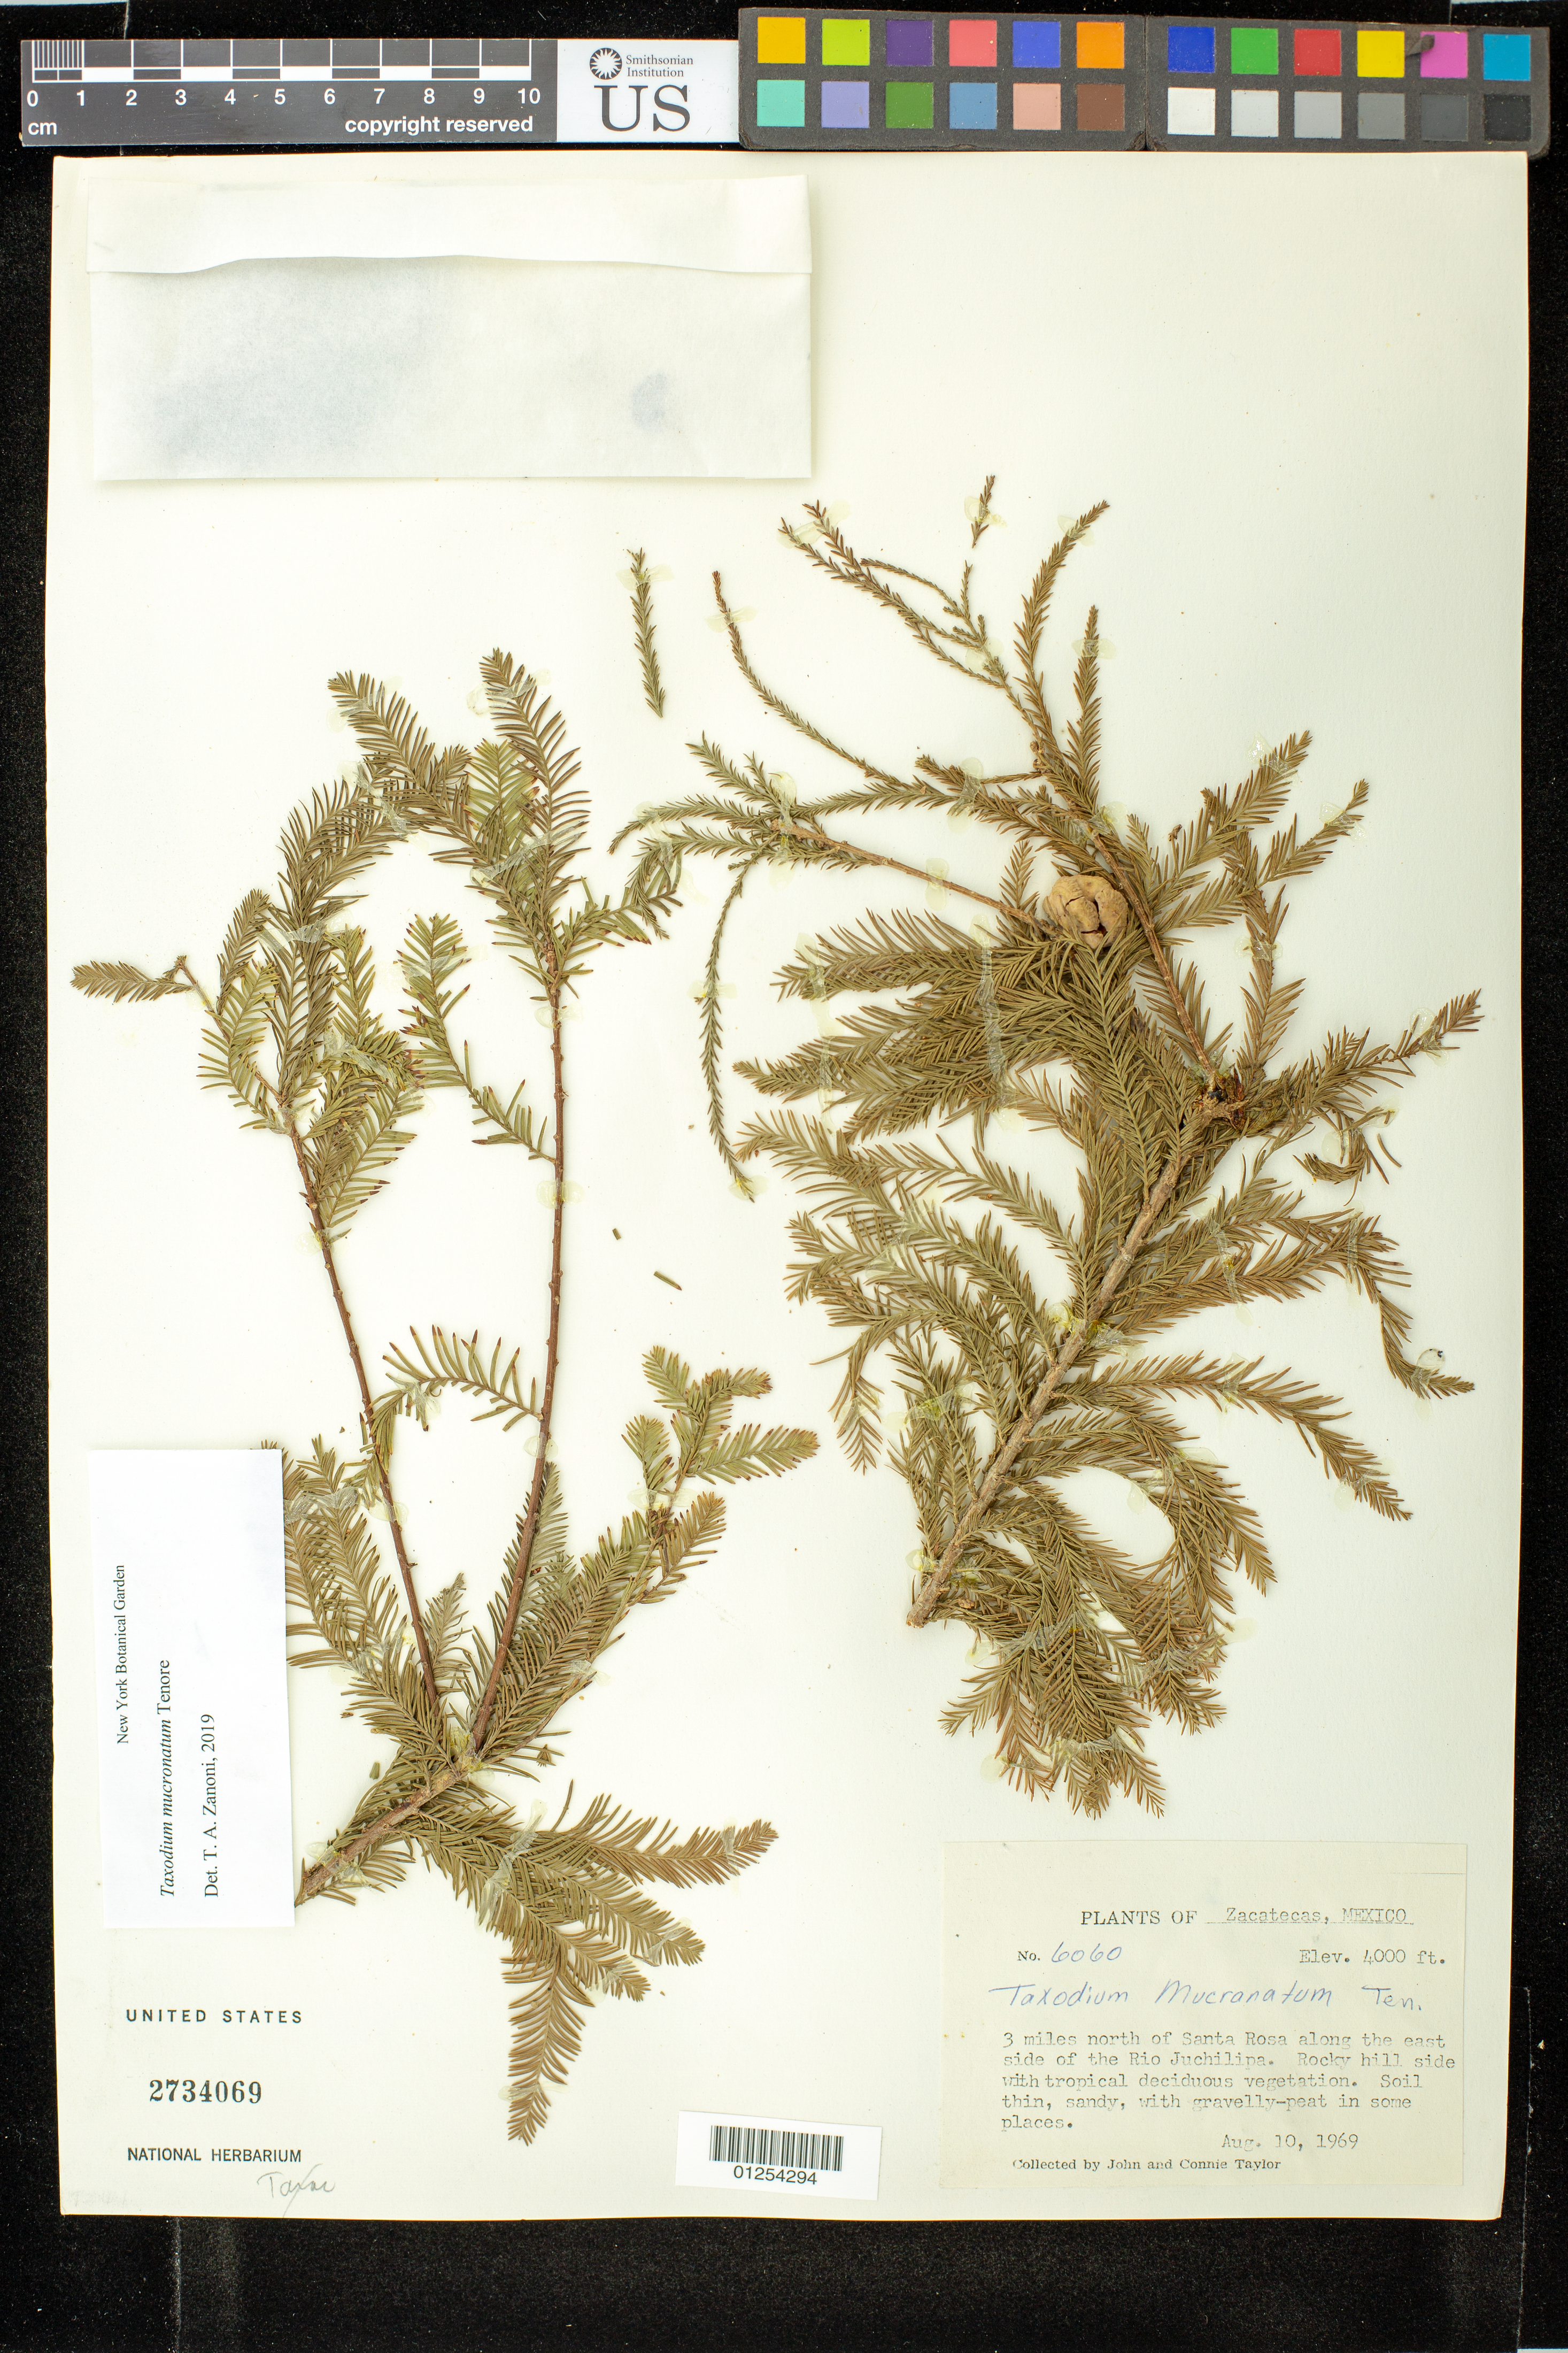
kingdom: Plantae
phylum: Tracheophyta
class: Pinopsida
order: Pinales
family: Cupressaceae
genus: Taxodium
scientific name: Taxodium mucronatum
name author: Ten.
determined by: Zanoni, T. A., (NY), New York Botanical Garden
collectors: J. Taylor & C. Taylor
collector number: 6060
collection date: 1969-08-10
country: Mexico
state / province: Zacatecas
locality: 3 miles north of Santa Rosa along the east side of the Rio Juchilipa.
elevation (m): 1219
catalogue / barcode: US 2734069